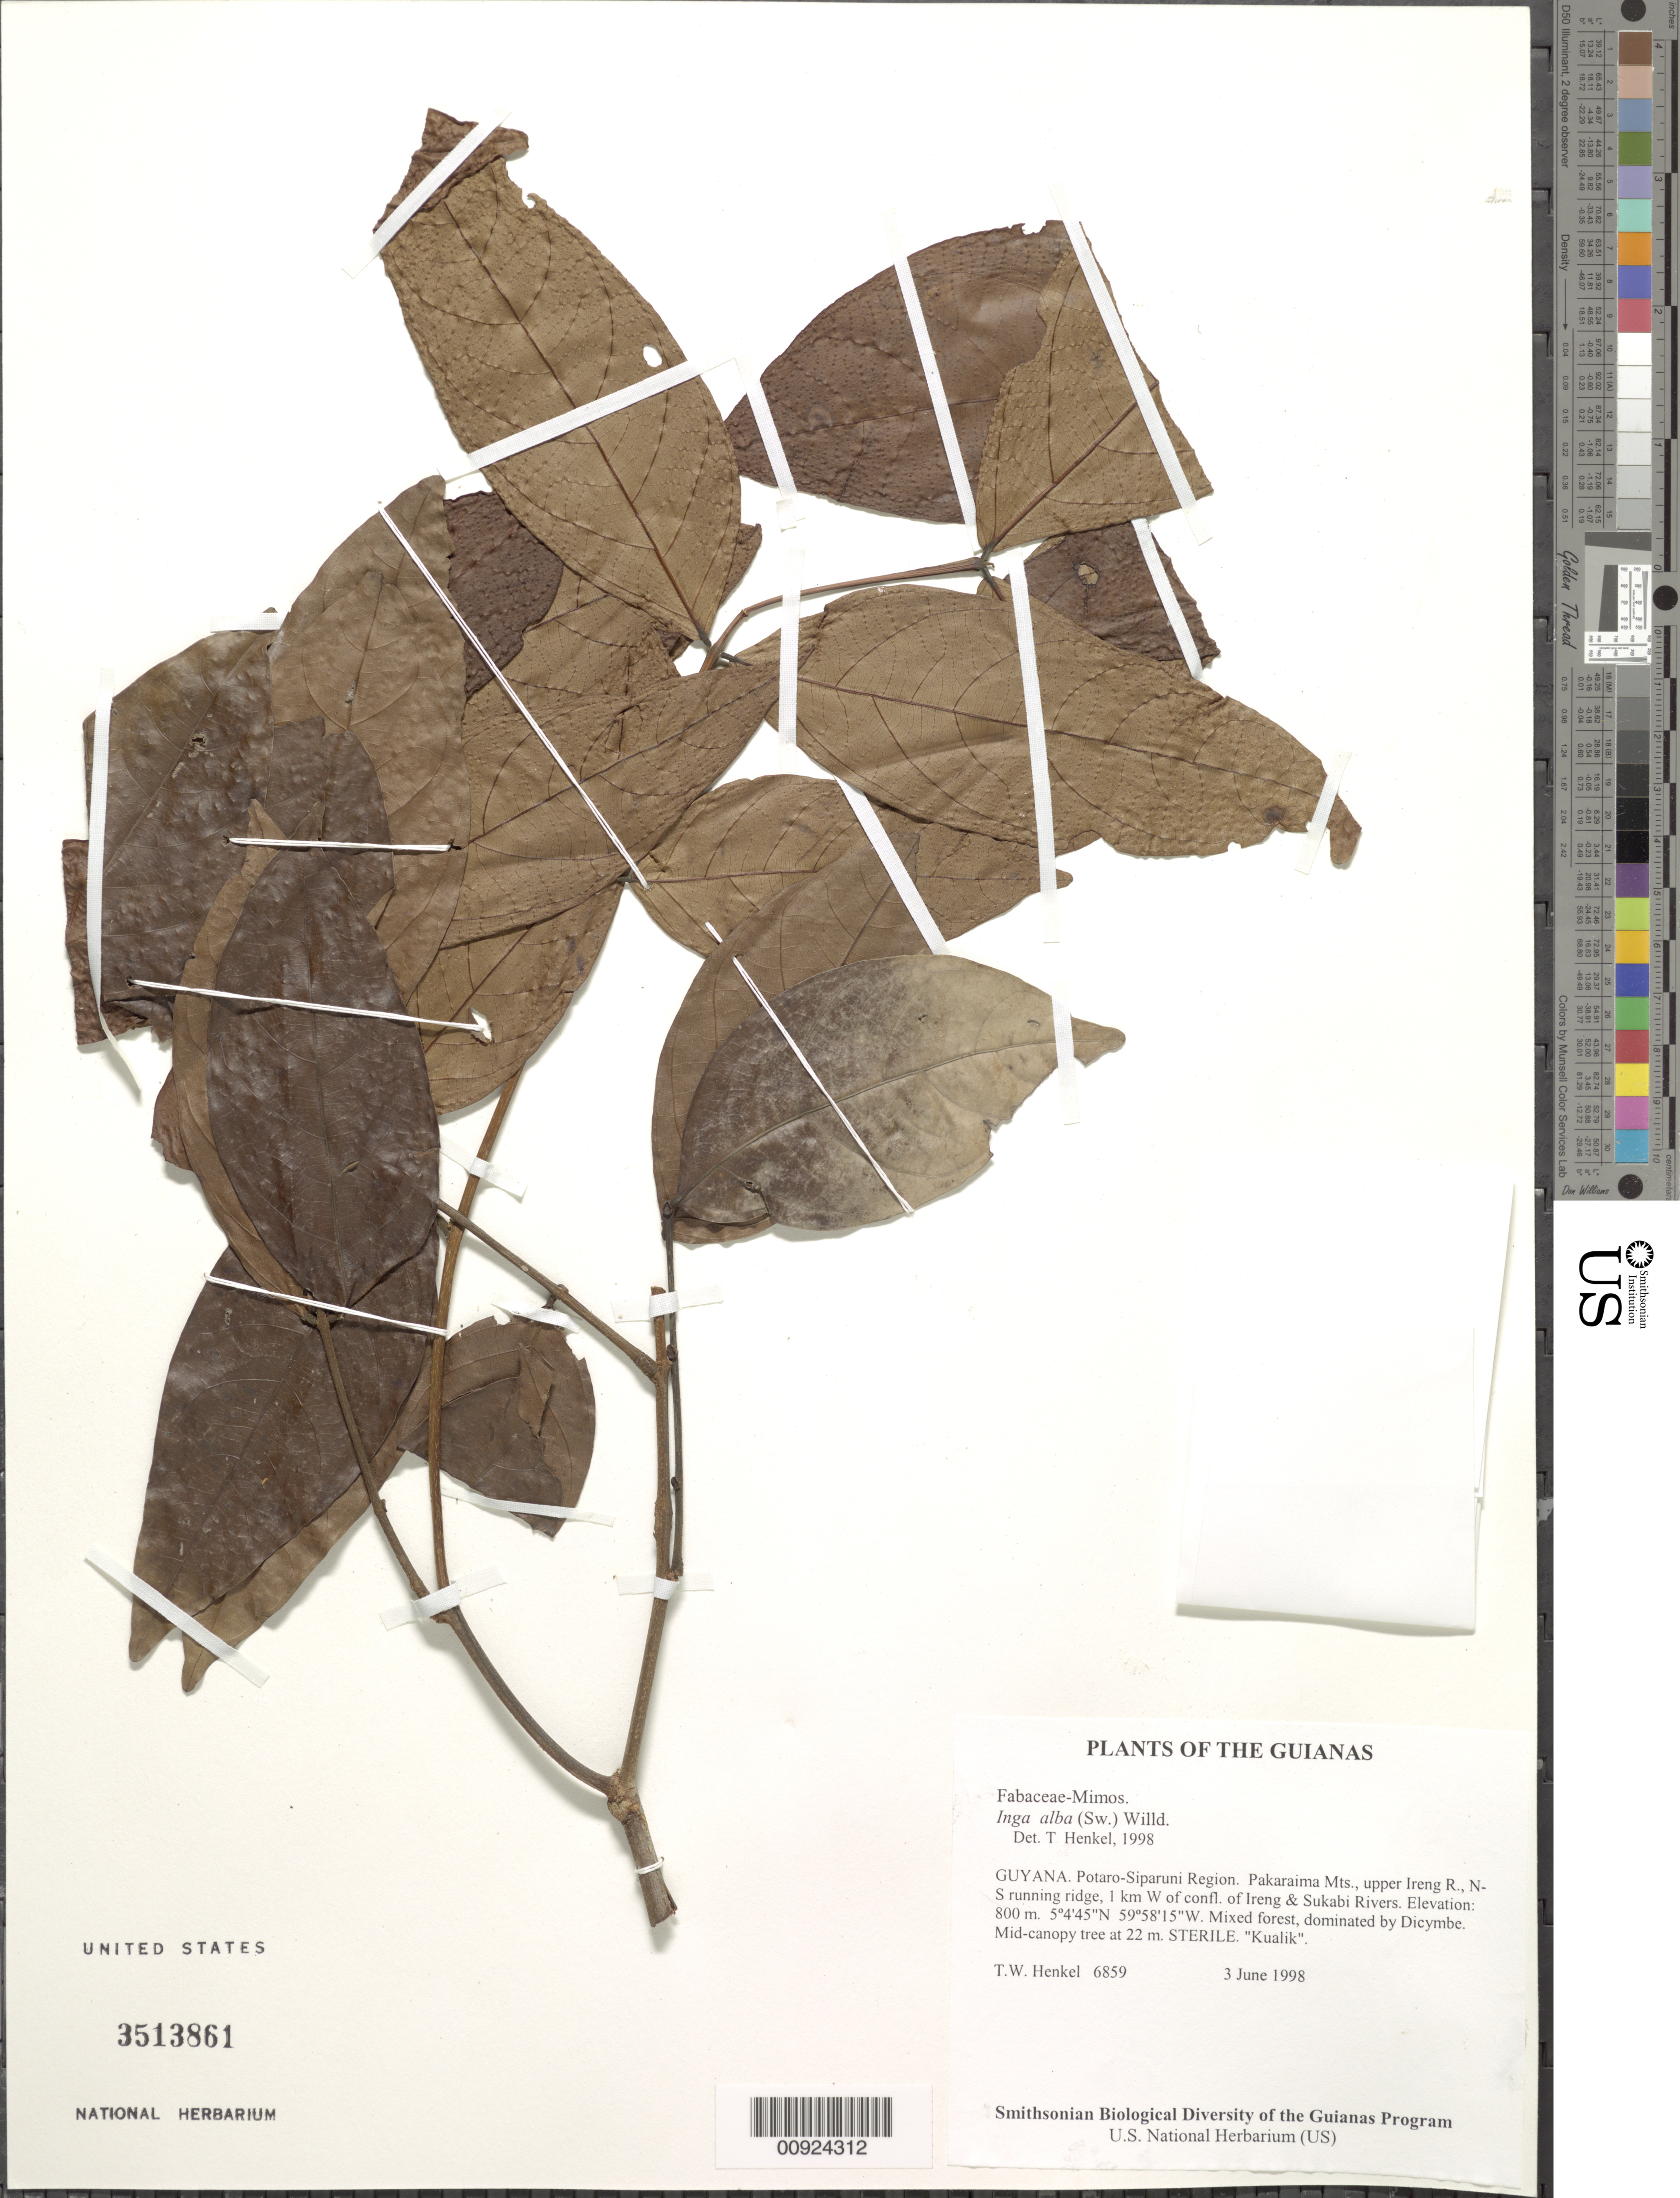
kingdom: Plantae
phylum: Tracheophyta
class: Magnoliopsida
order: Fabales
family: Fabaceae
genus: Inga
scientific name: Inga alba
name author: (Sw.) Willd.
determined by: Henkel, T.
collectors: T. Henkel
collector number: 6859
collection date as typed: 3 June 1998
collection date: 1998-06-03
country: Guyana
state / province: Potaro-Siparuni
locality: Pakaraima Mts., upper Ireng R., N-S running ridge, 1 km W of confl. of Ireng & Sukabi Rivers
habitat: Mixed forest, dominated by Dicymbe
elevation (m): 800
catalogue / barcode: US 3513861